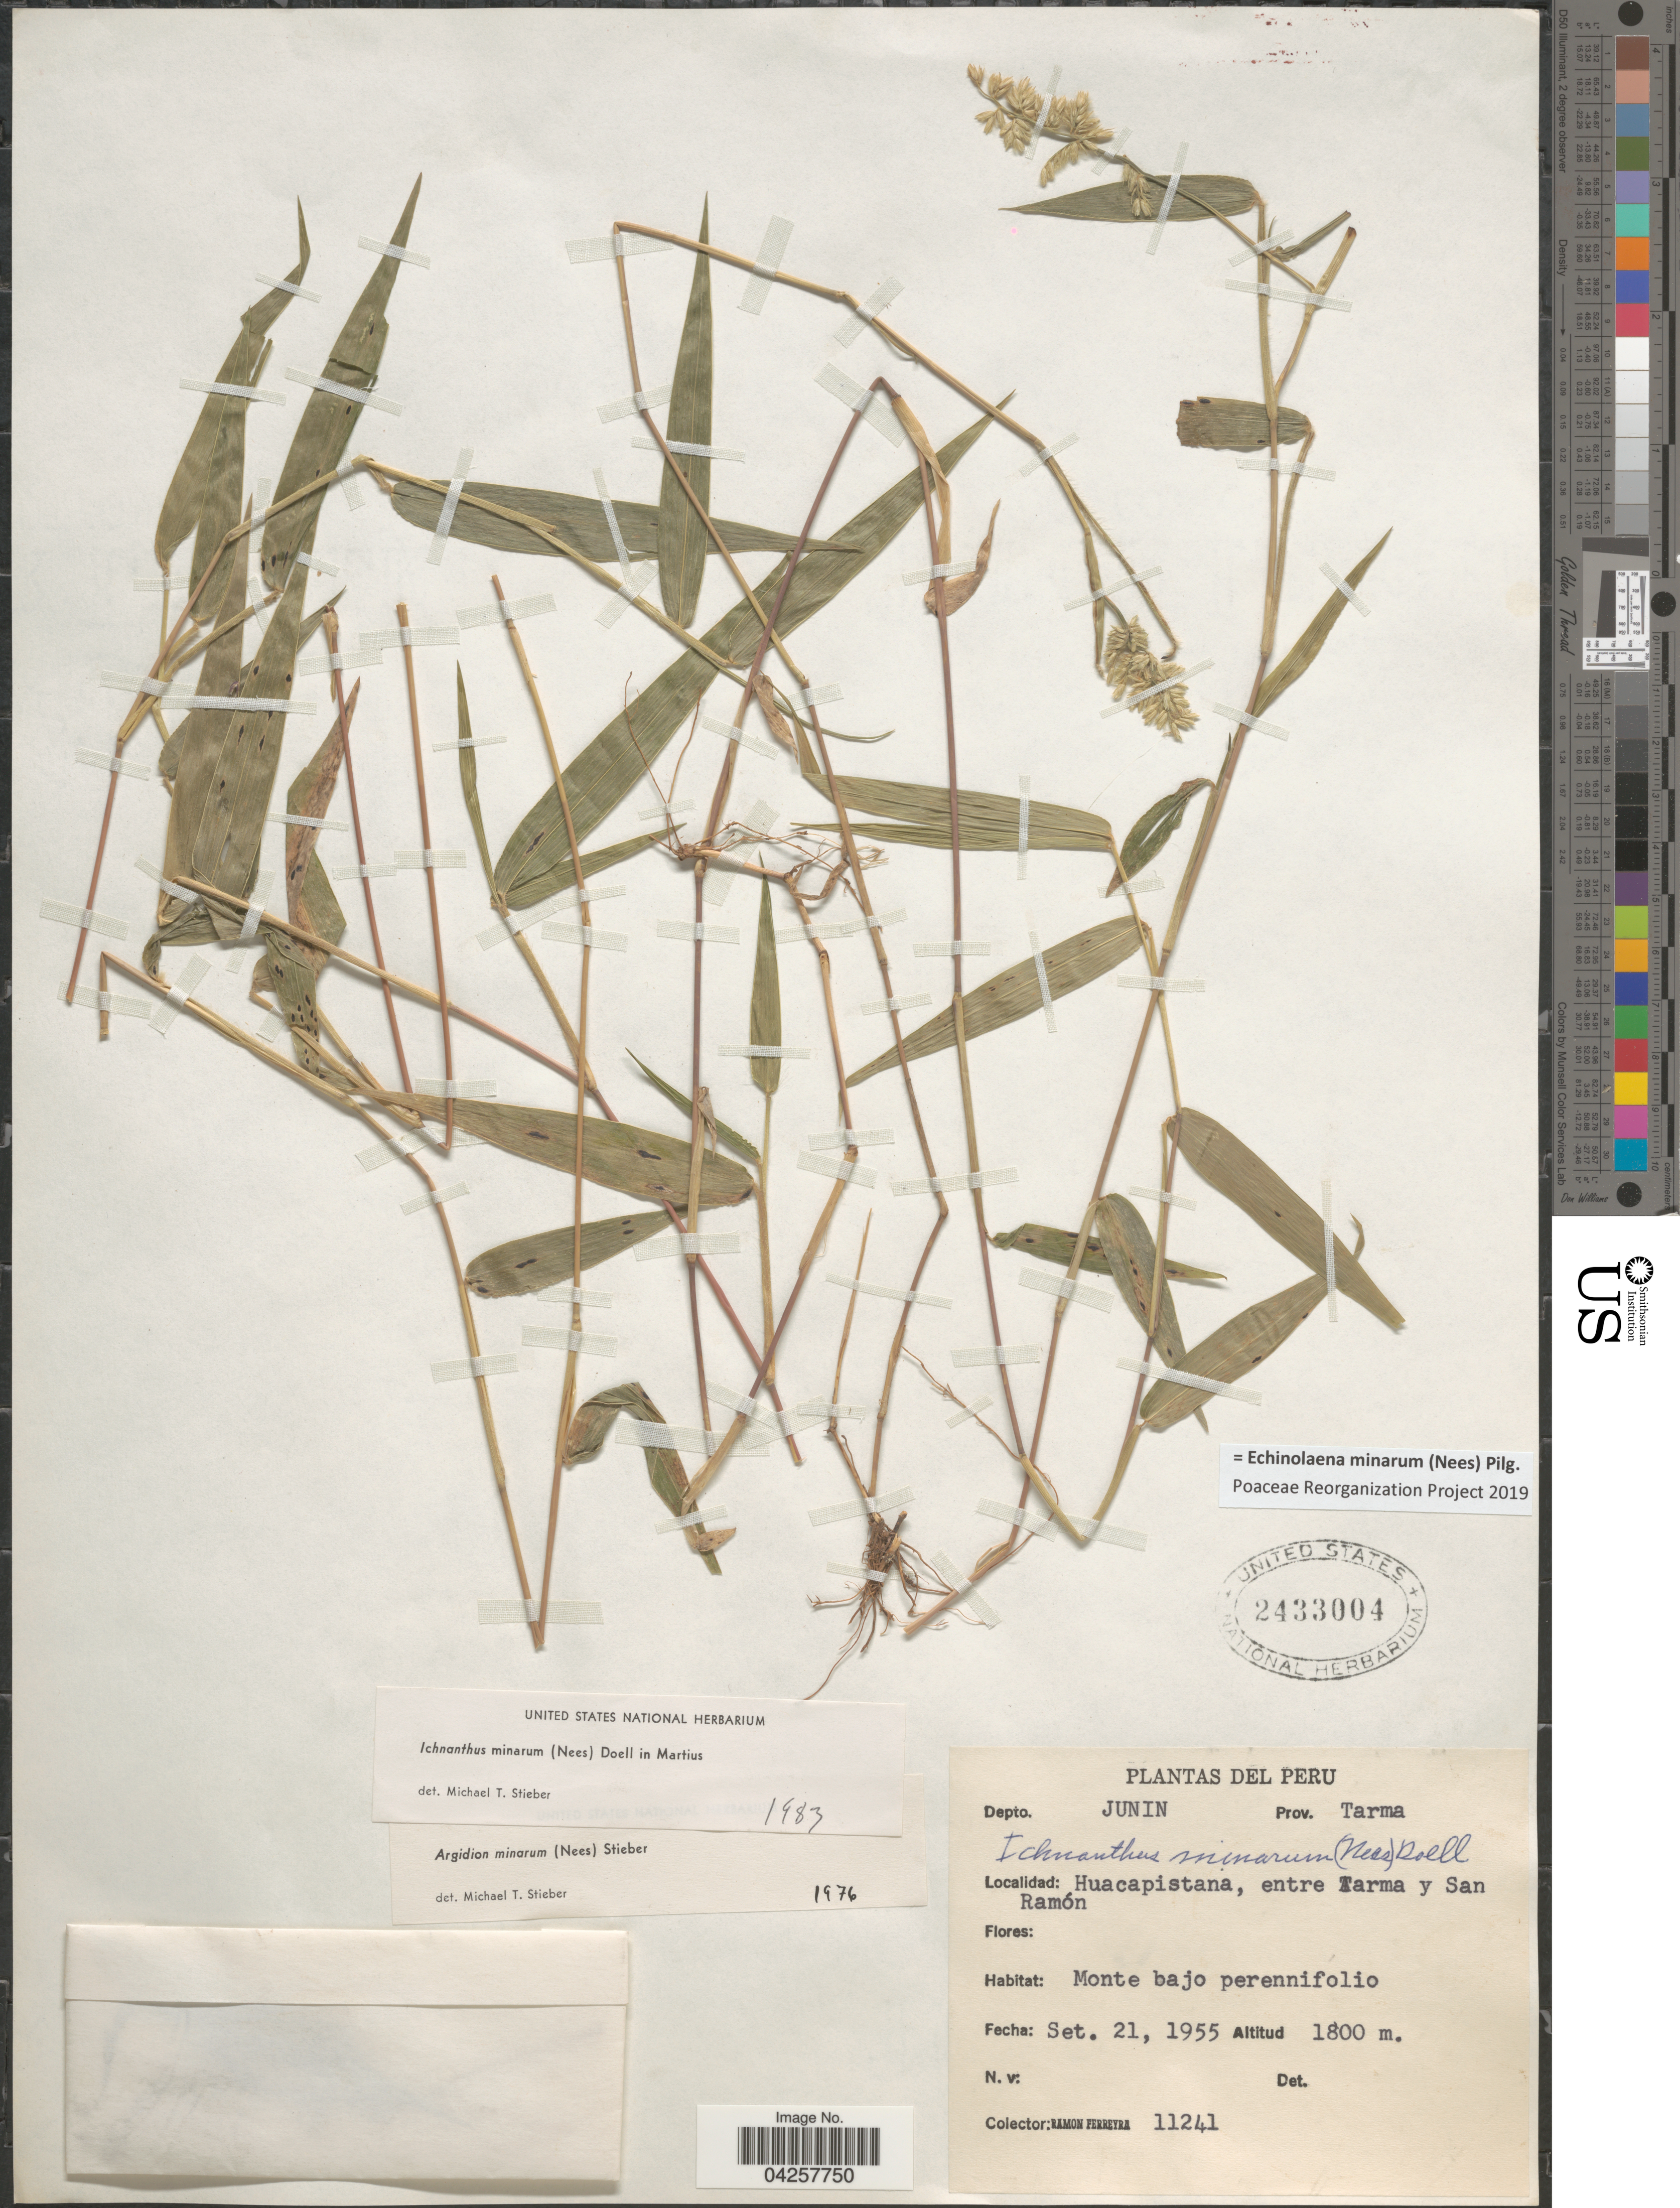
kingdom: Plantae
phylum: Tracheophyta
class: Liliopsida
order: Poales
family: Poaceae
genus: Echinolaena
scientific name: Echinolaena minarum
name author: (Nees) Pilg.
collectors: R. A. Ferreyra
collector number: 11241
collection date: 1955-09-21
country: Peru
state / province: Junín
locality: Depto. Junin. Prov. Tarma. Huacapistana, entre Tarma y San Ramón.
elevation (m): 1800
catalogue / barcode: US 2433004